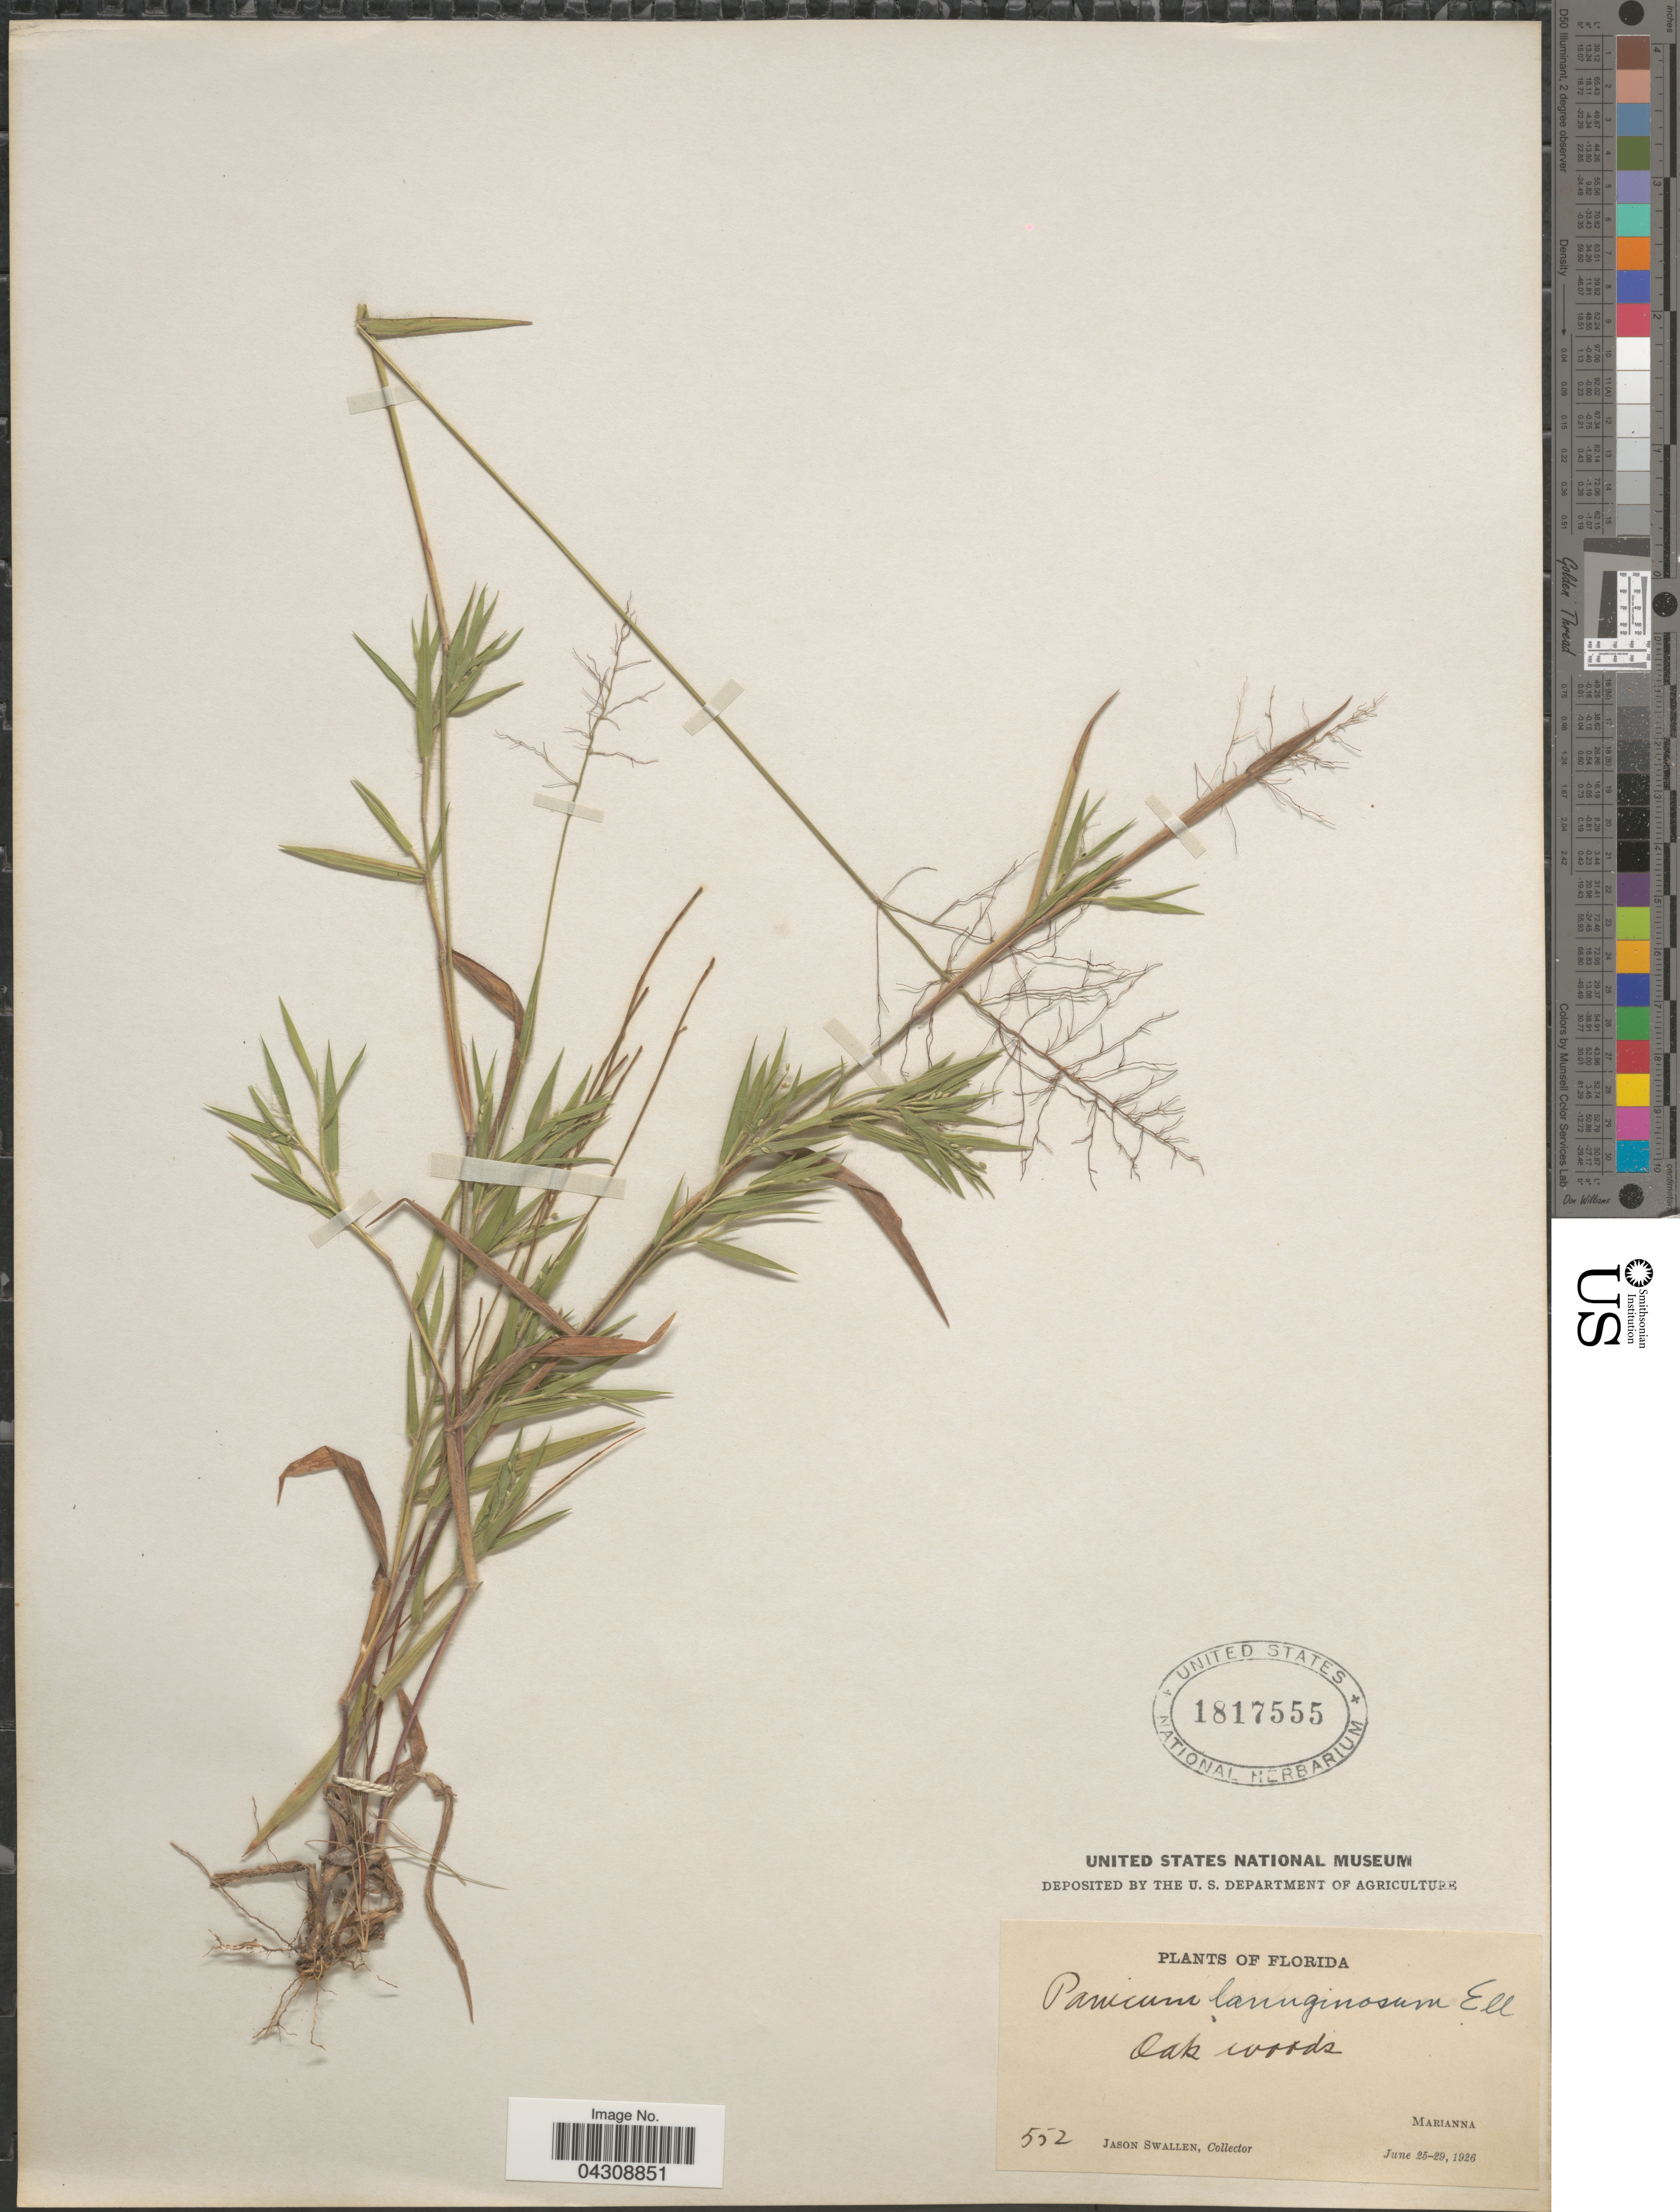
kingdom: Plantae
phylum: Tracheophyta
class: Liliopsida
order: Poales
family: Poaceae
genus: Dichanthelium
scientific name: Dichanthelium acuminatum var. acuminatum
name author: (Sw.) Gould & C.A. Clark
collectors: J. R. Swallen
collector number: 552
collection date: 1926-06-25/1926-06-29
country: United States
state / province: Florida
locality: Oak woods. Marianna.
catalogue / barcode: US 1817555